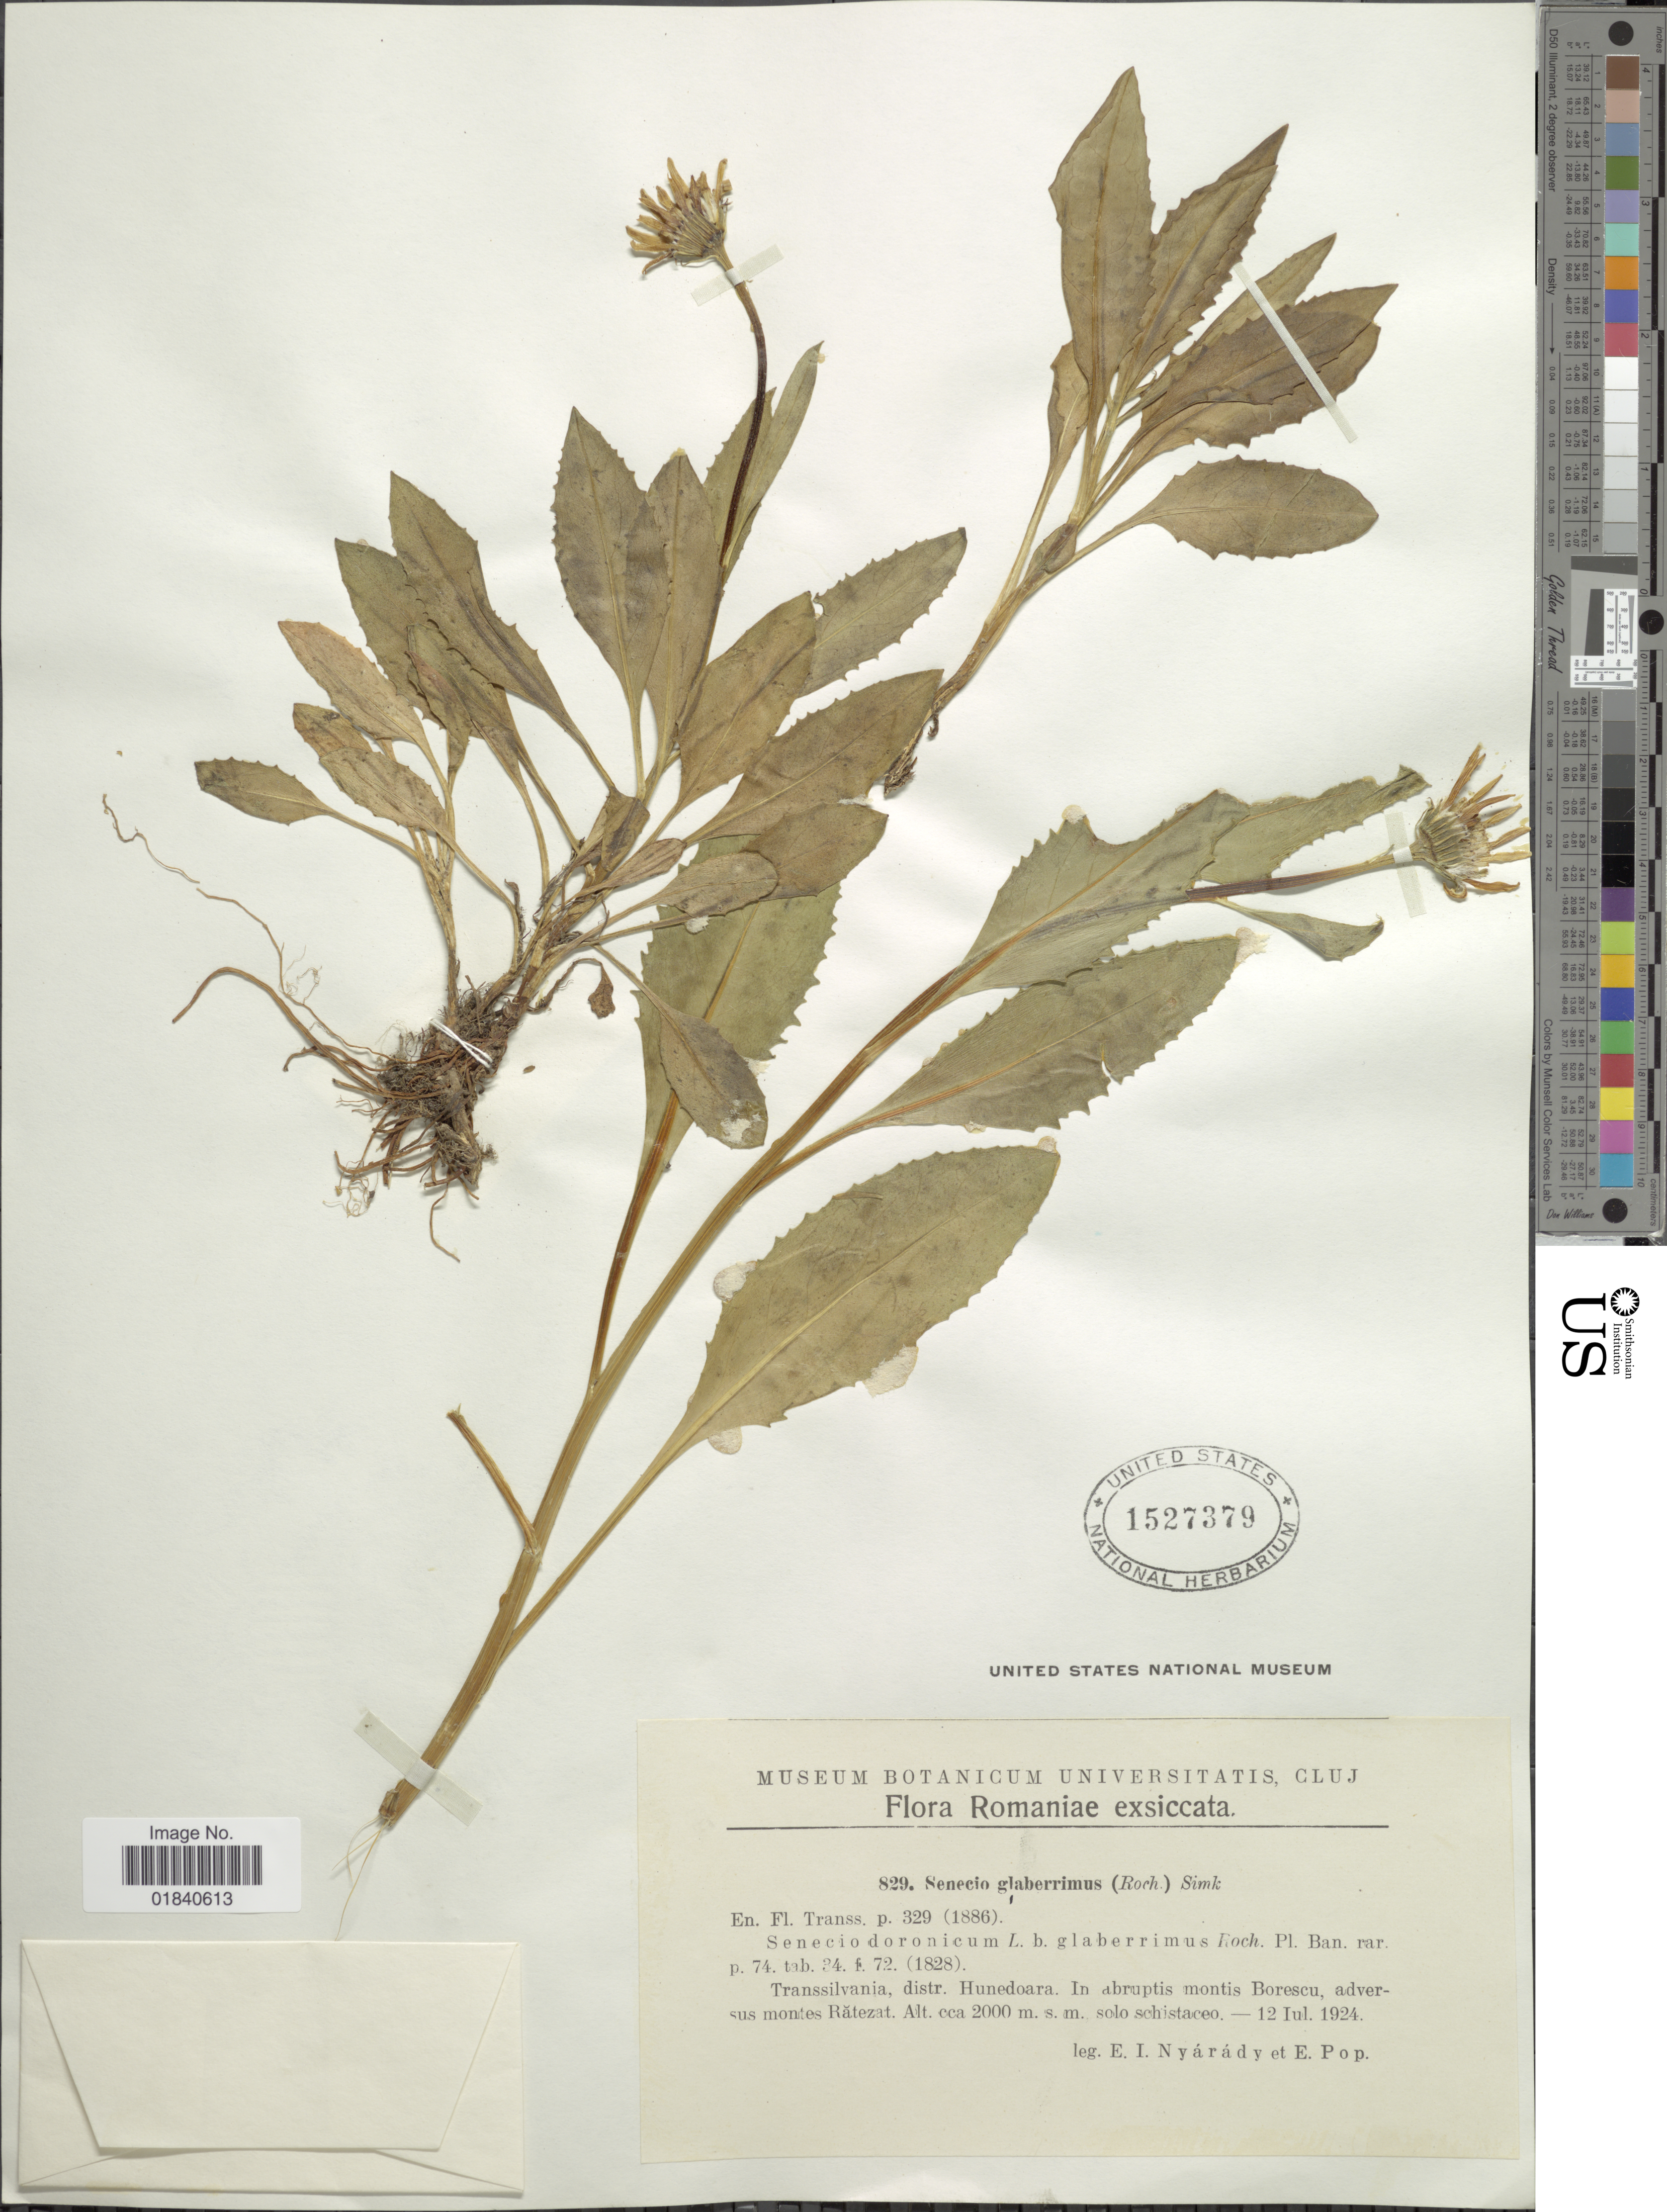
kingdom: Plantae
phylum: Tracheophyta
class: Magnoliopsida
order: Asterales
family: Asteraceae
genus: Senecio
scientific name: Senecio doronicum subsp. transylvanicus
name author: (Boiss.) Nyman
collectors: E. Nyárády & E. Pop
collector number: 829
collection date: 1924-07-12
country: Romania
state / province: Hunedoara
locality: Transsilvania. In abruptis montis Borescu, adversus montes Ratezat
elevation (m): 2000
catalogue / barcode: US 1527379